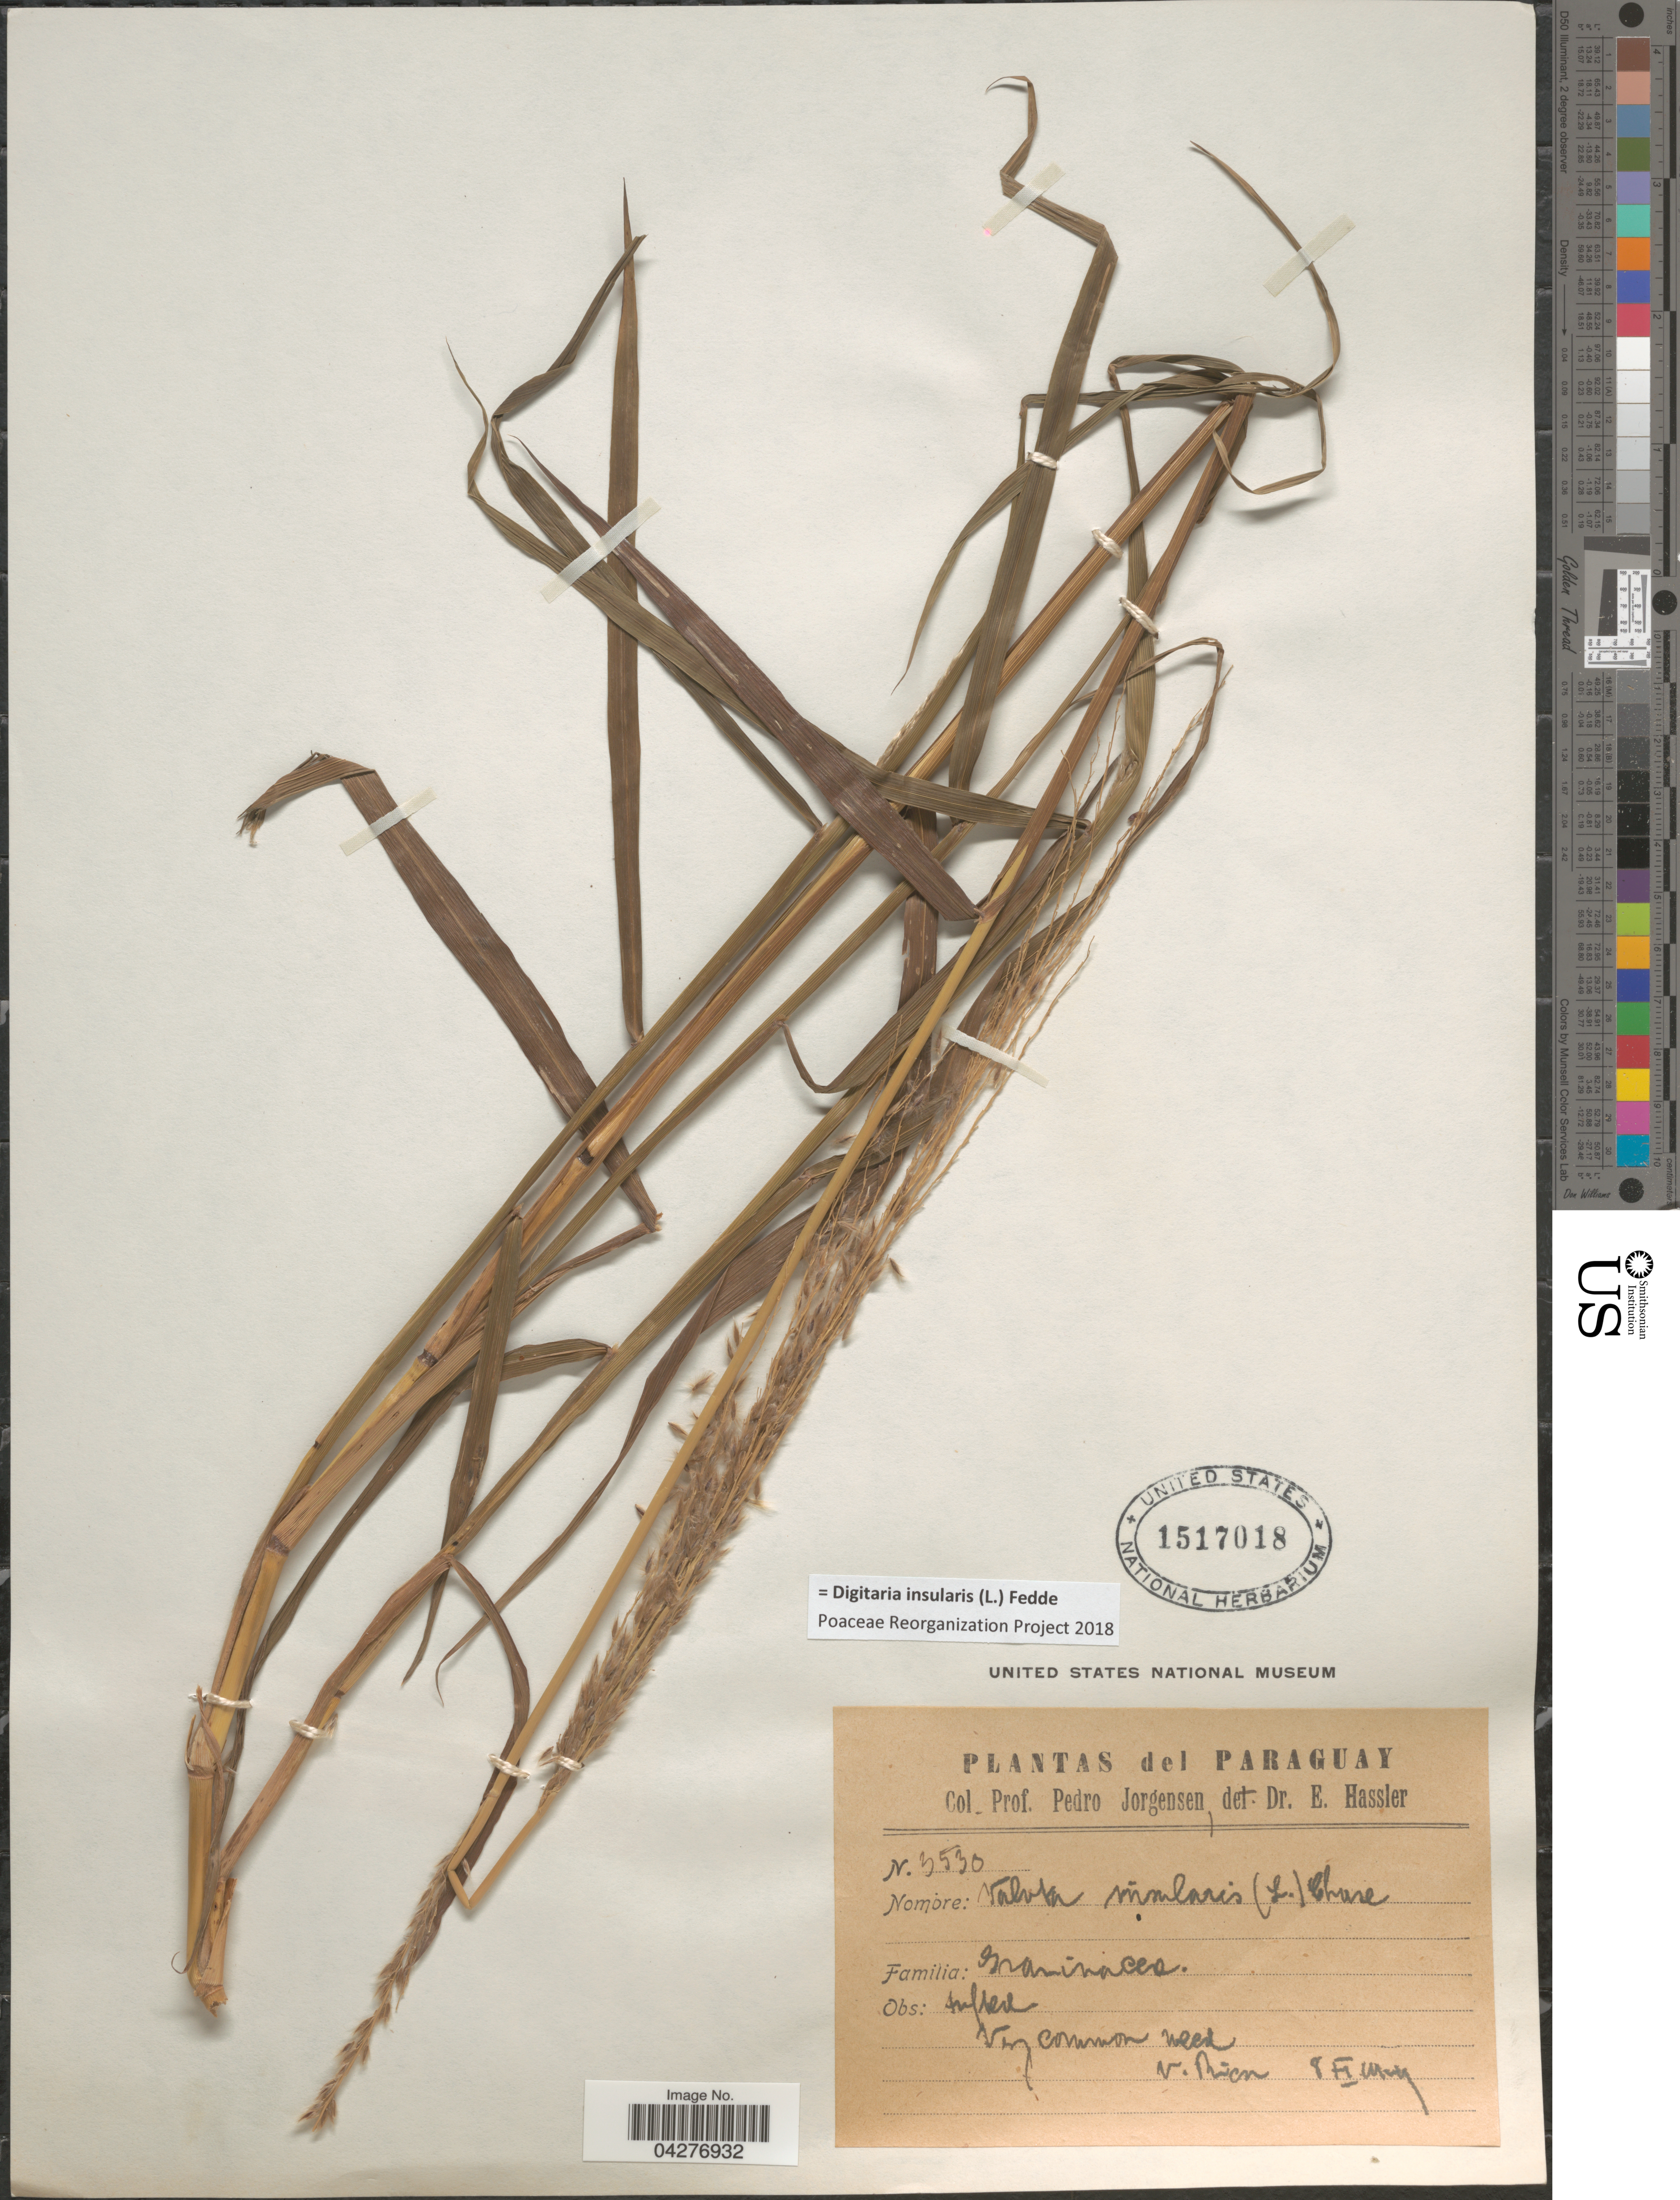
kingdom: Plantae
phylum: Tracheophyta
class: Liliopsida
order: Poales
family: Poaceae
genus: Digitaria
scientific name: Digitaria insularis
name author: (L.) Fedde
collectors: P. Jörgensen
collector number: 3530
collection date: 1909-11-08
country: Paraguay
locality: V. Rica.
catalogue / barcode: US 1517018